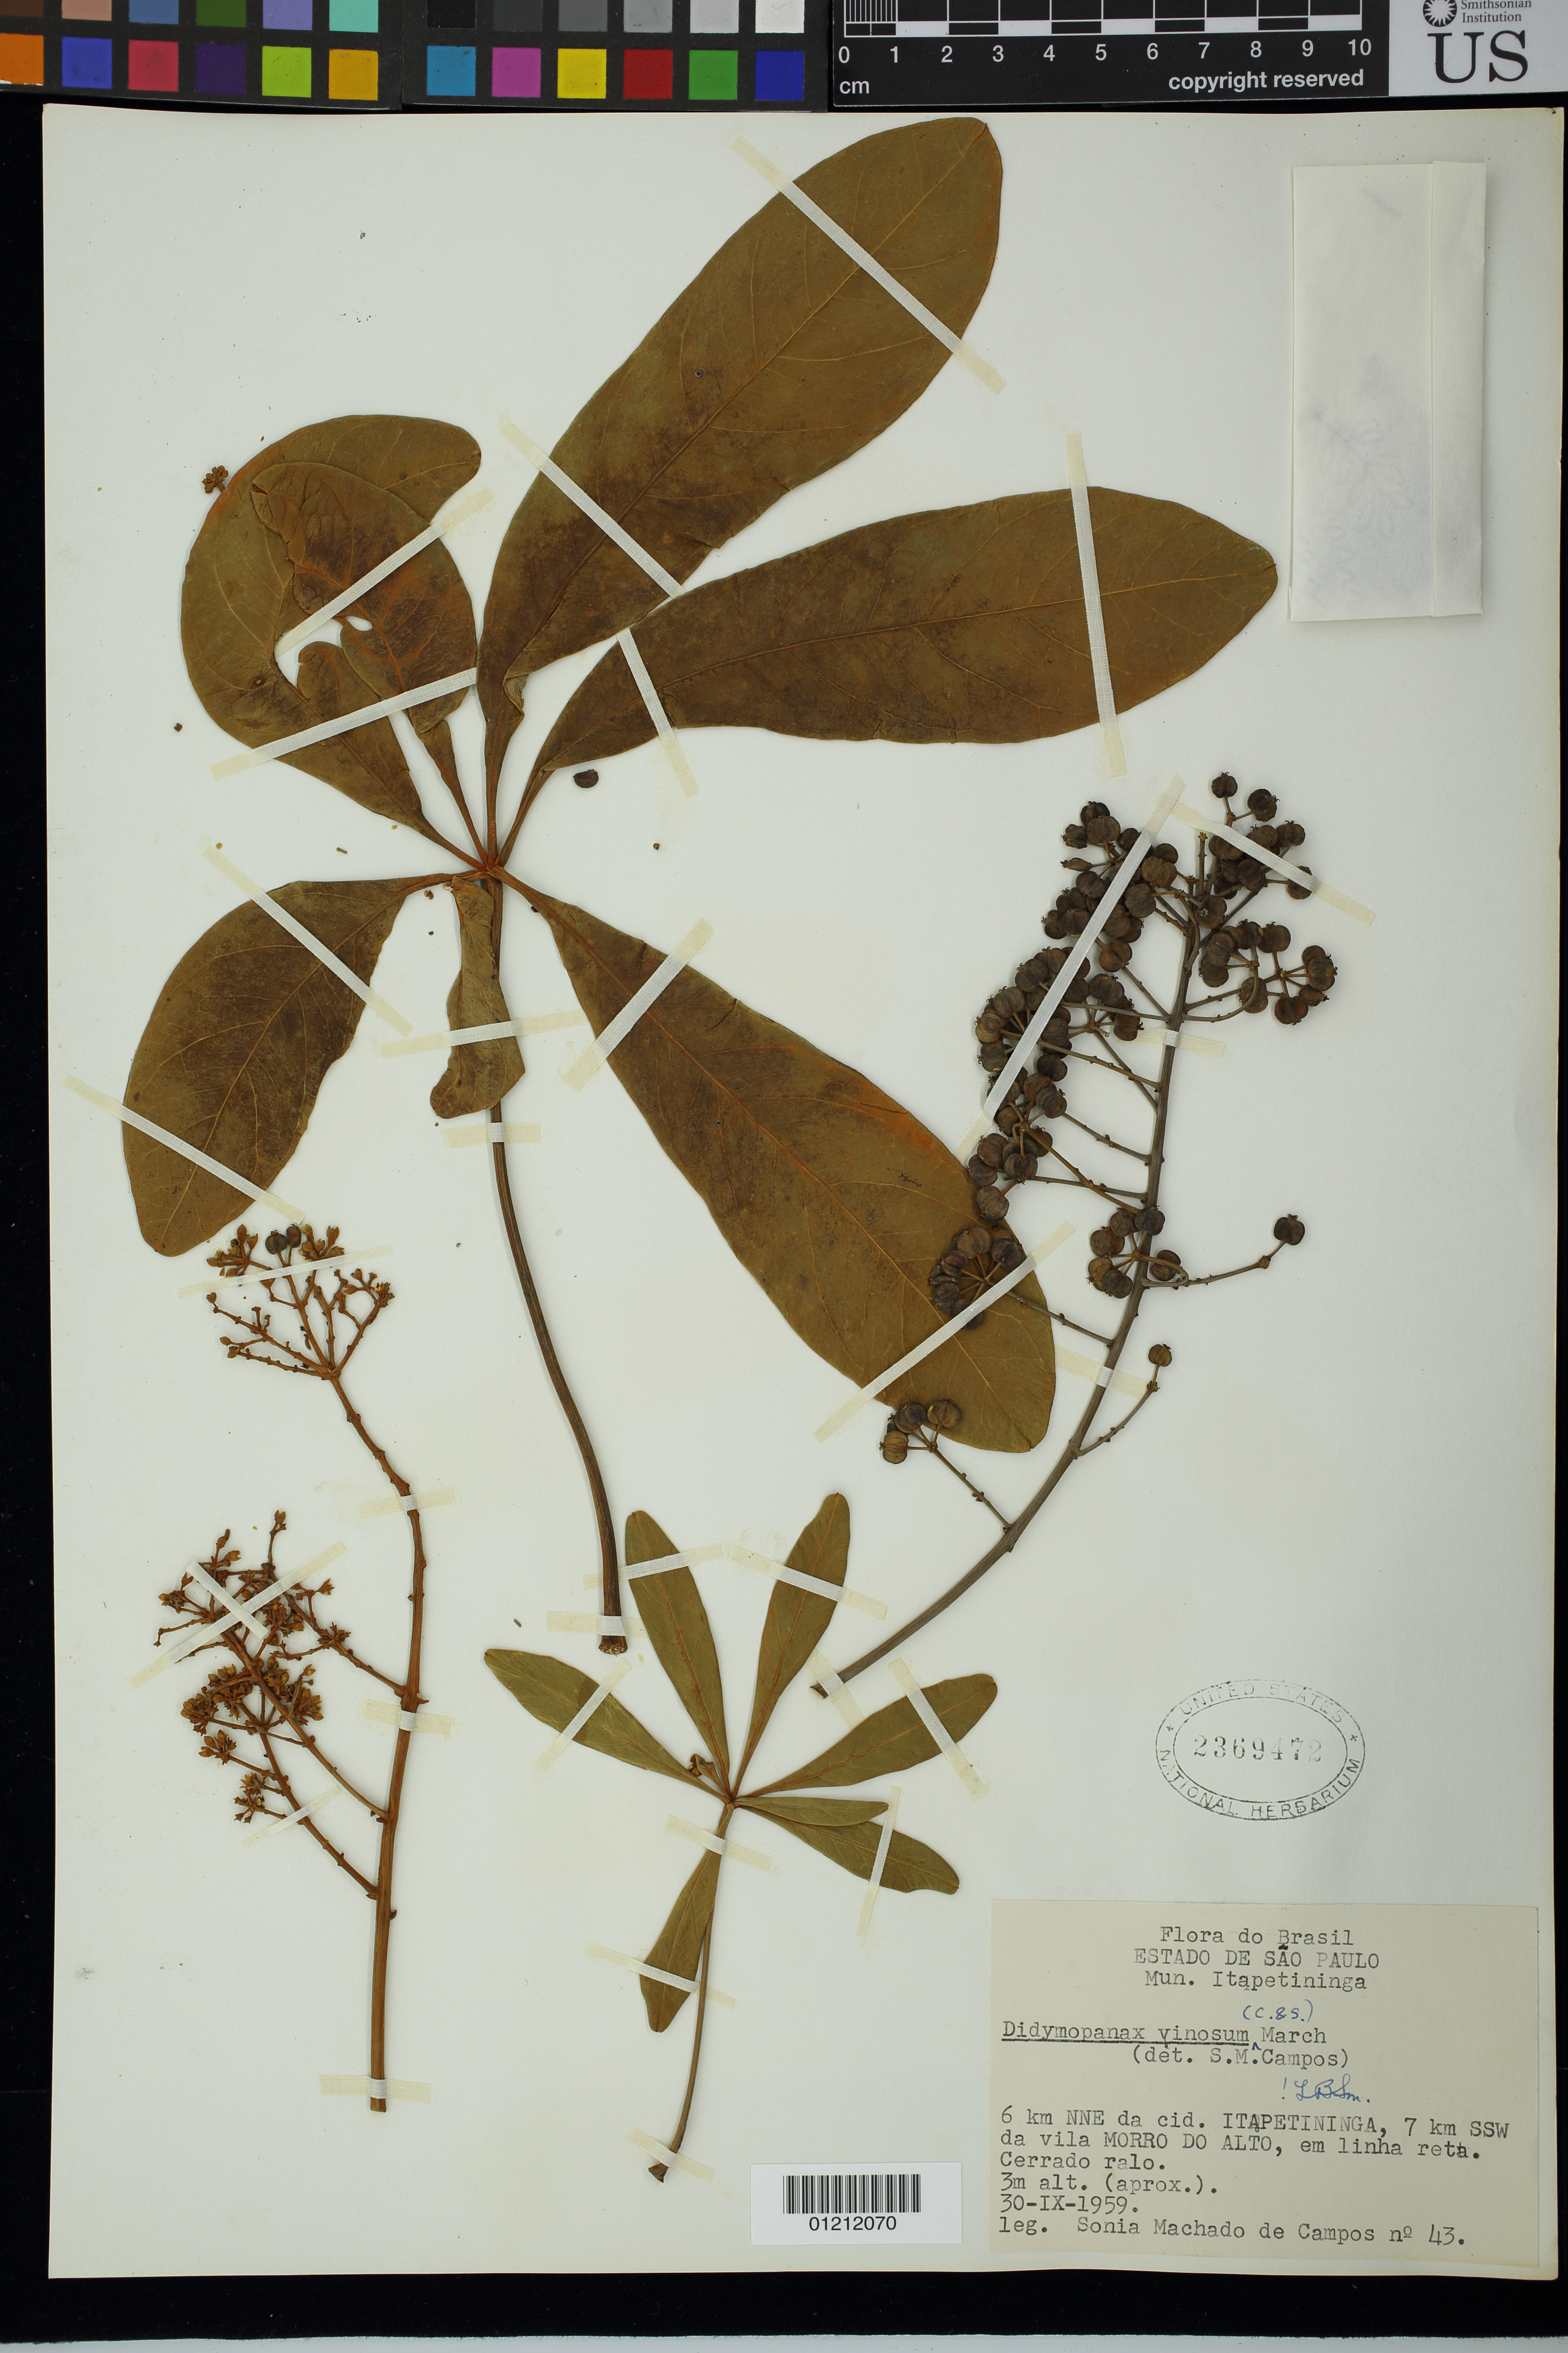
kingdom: Plantae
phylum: Tracheophyta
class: Magnoliopsida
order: Apiales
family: Araliaceae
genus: Schefflera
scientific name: Schefflera vinosa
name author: (Cham. & Schltdl.) Frodin & Fiaschi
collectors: S. Machado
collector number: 43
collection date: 1959-09-30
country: Brazil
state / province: São Paulo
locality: Mun. Itapetinginga, 6 km NNE da cid. Itapetininga, 7 km SSW da vila Morro do Alto, em linha reta.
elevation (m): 3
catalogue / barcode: US 2369472